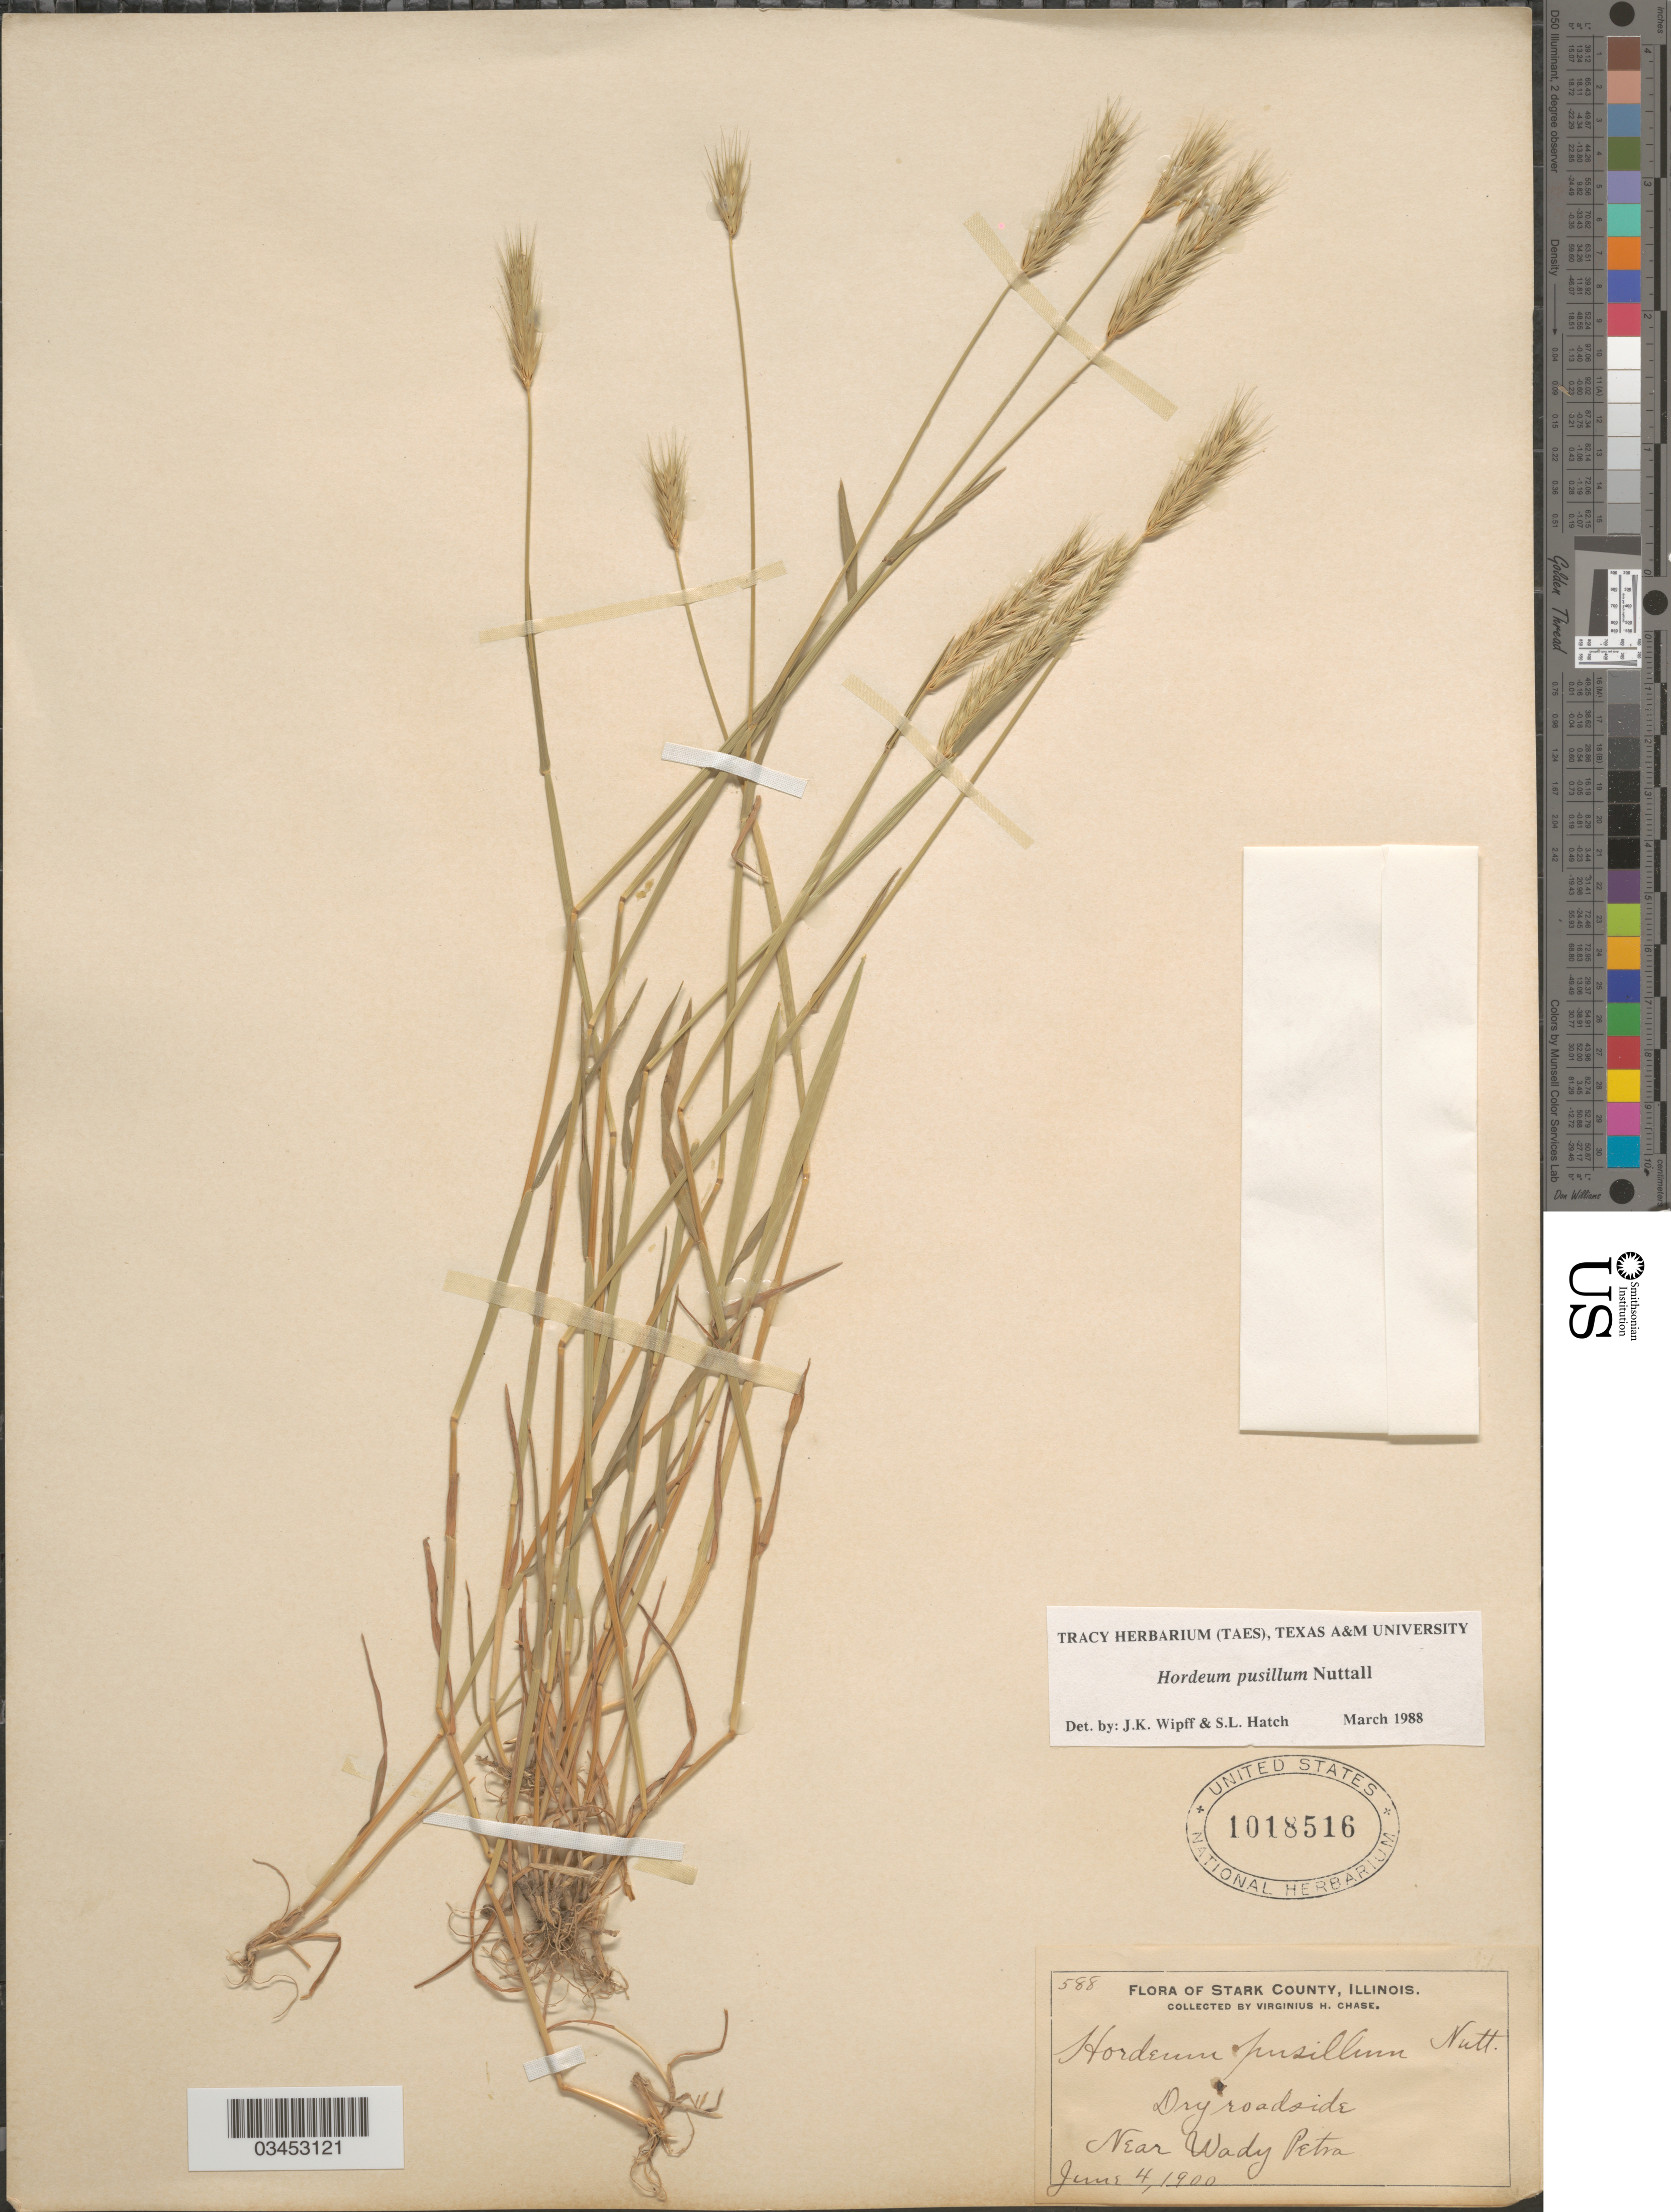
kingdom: Plantae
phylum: Tracheophyta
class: Liliopsida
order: Poales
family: Poaceae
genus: Hordeum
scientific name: Hordeum pusillum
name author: Nutt.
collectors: V. H. Chase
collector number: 588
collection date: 1900-06-04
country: United States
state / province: Illinois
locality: Stark County. Dry roadside. Near Wady Petra.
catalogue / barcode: US 1018516